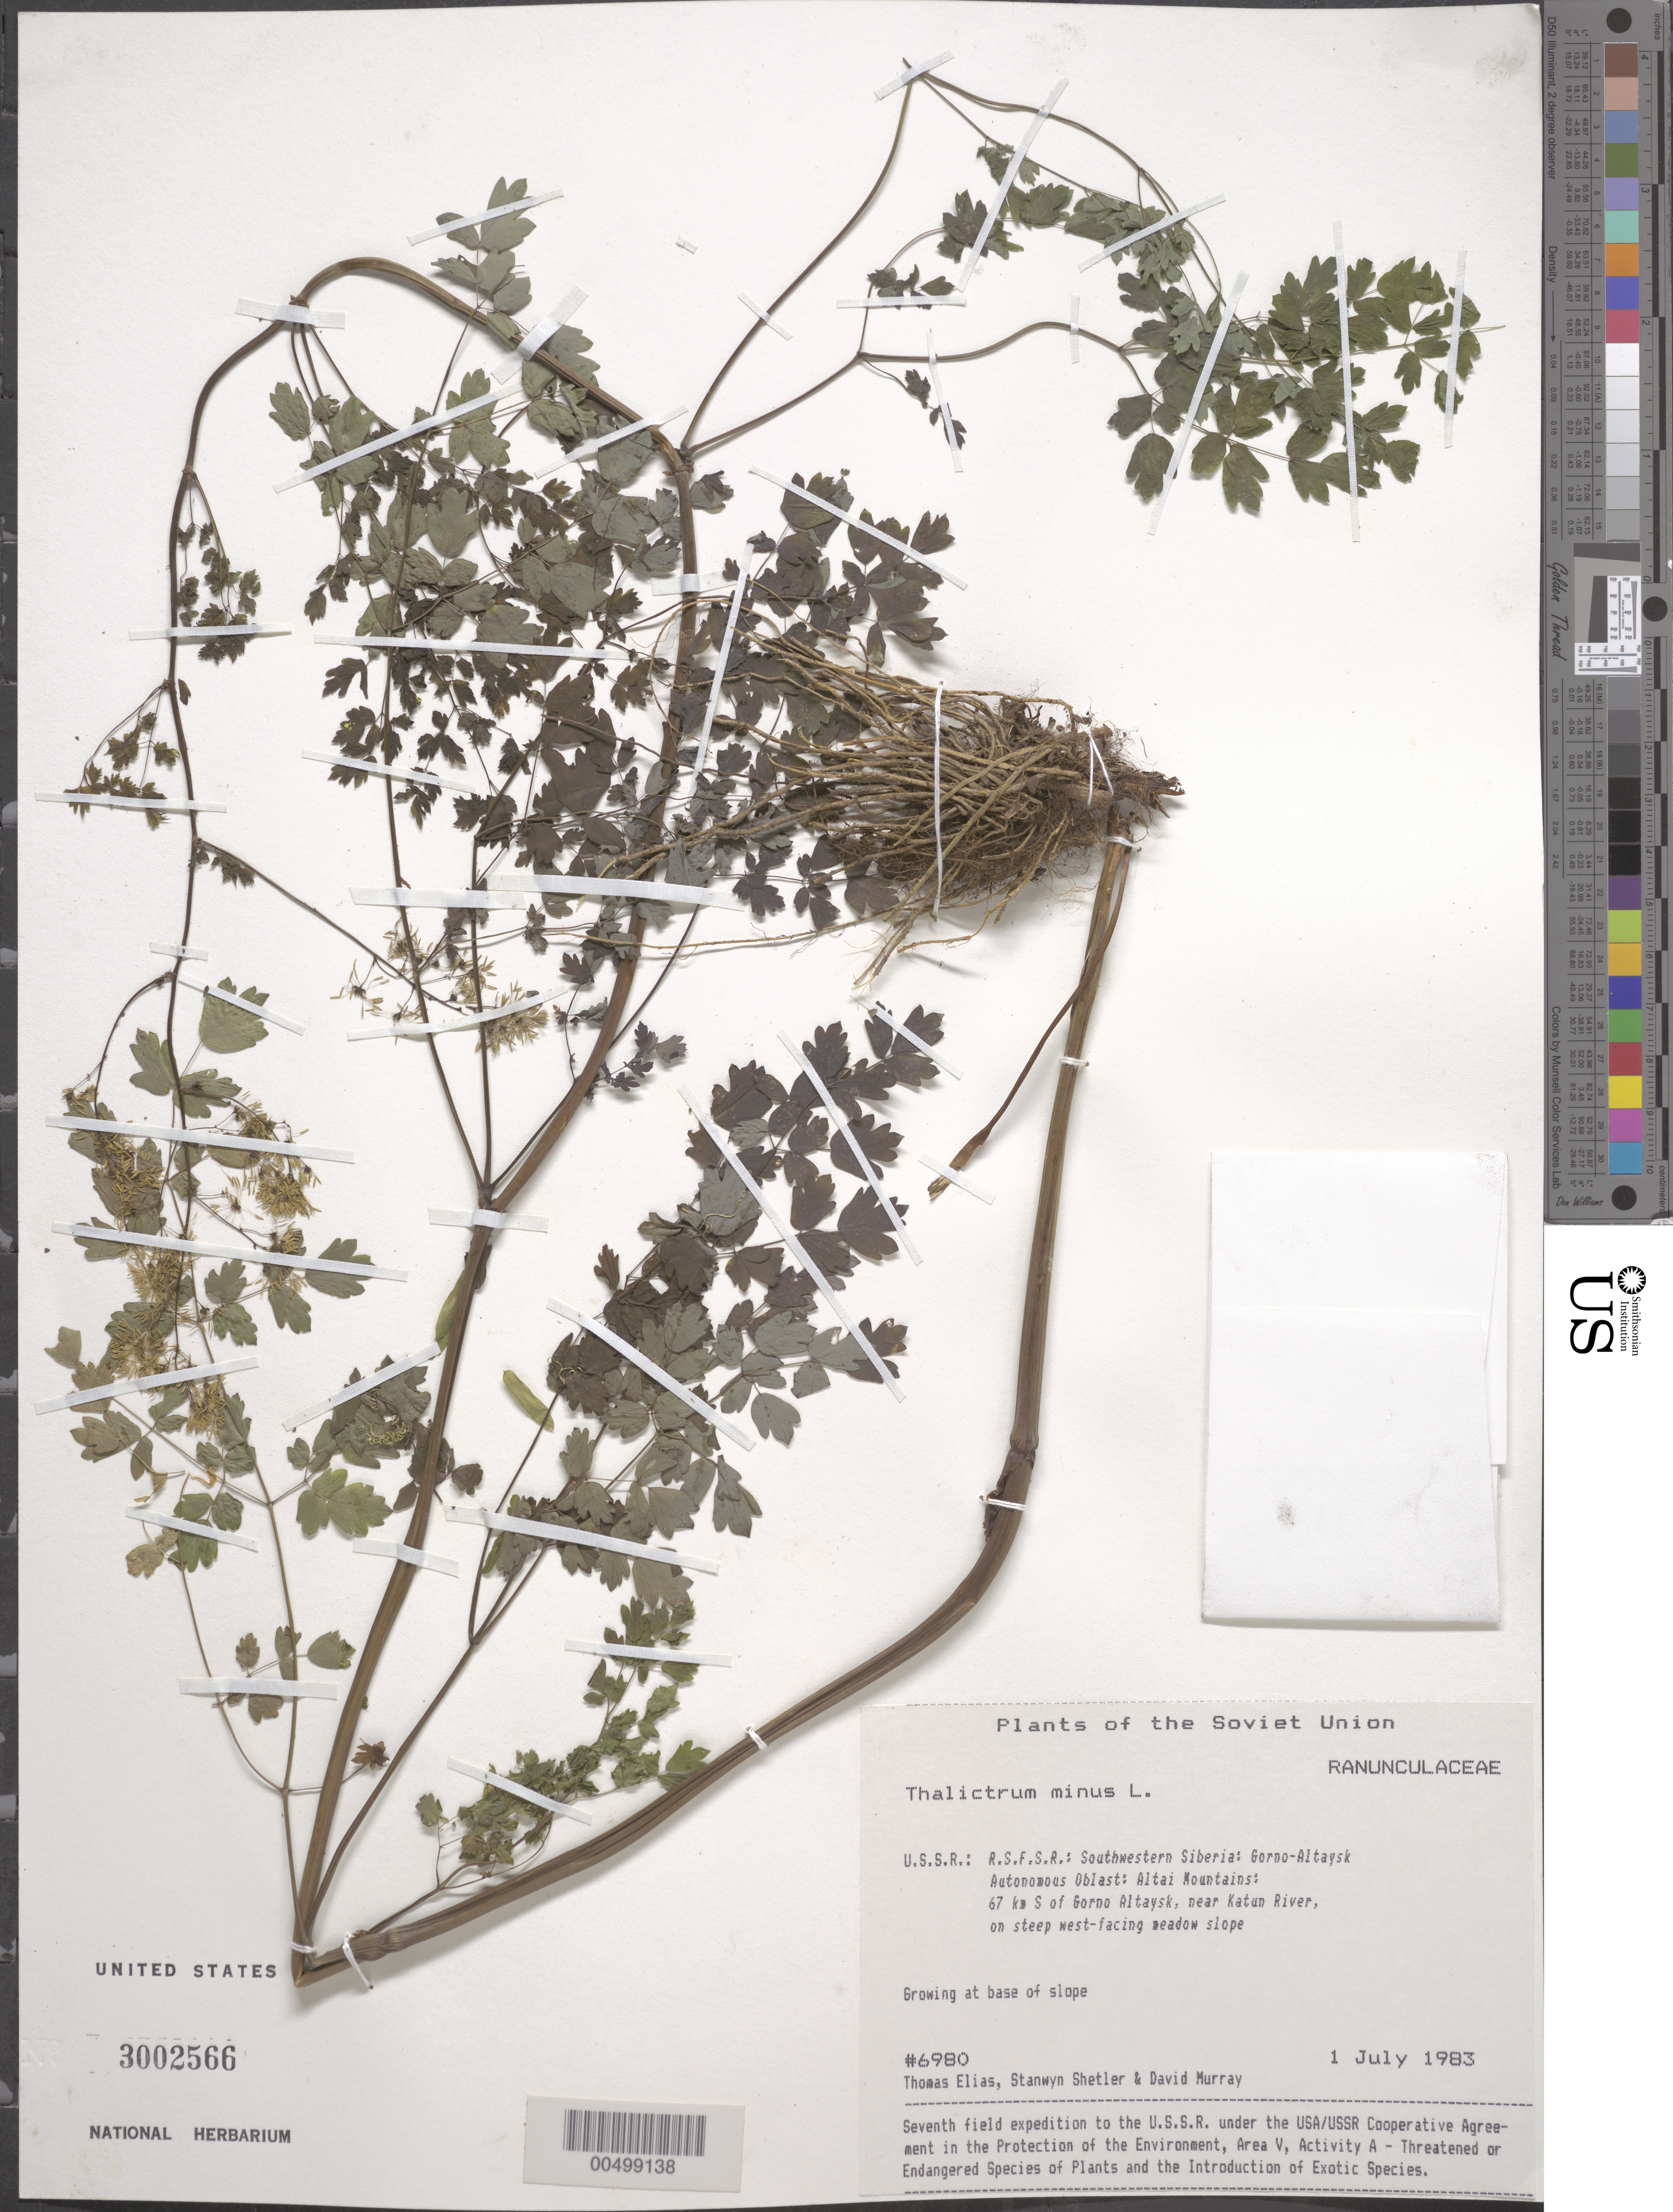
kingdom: Plantae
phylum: Tracheophyta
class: Magnoliopsida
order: Ranunculales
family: Ranunculaceae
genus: Thalictrum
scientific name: Thalictrum minus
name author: L.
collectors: T. Elias, S. Shetler & D. F. Murray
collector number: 6980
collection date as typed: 01 Jul 1983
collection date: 1983-07-01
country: Russian Federation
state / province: Altai Republic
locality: Altai Mountains, 67 km S of Gorno-Altaysk, near Katun River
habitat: on steep west-facing meadow slope, growing at base of slope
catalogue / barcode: US 3002566